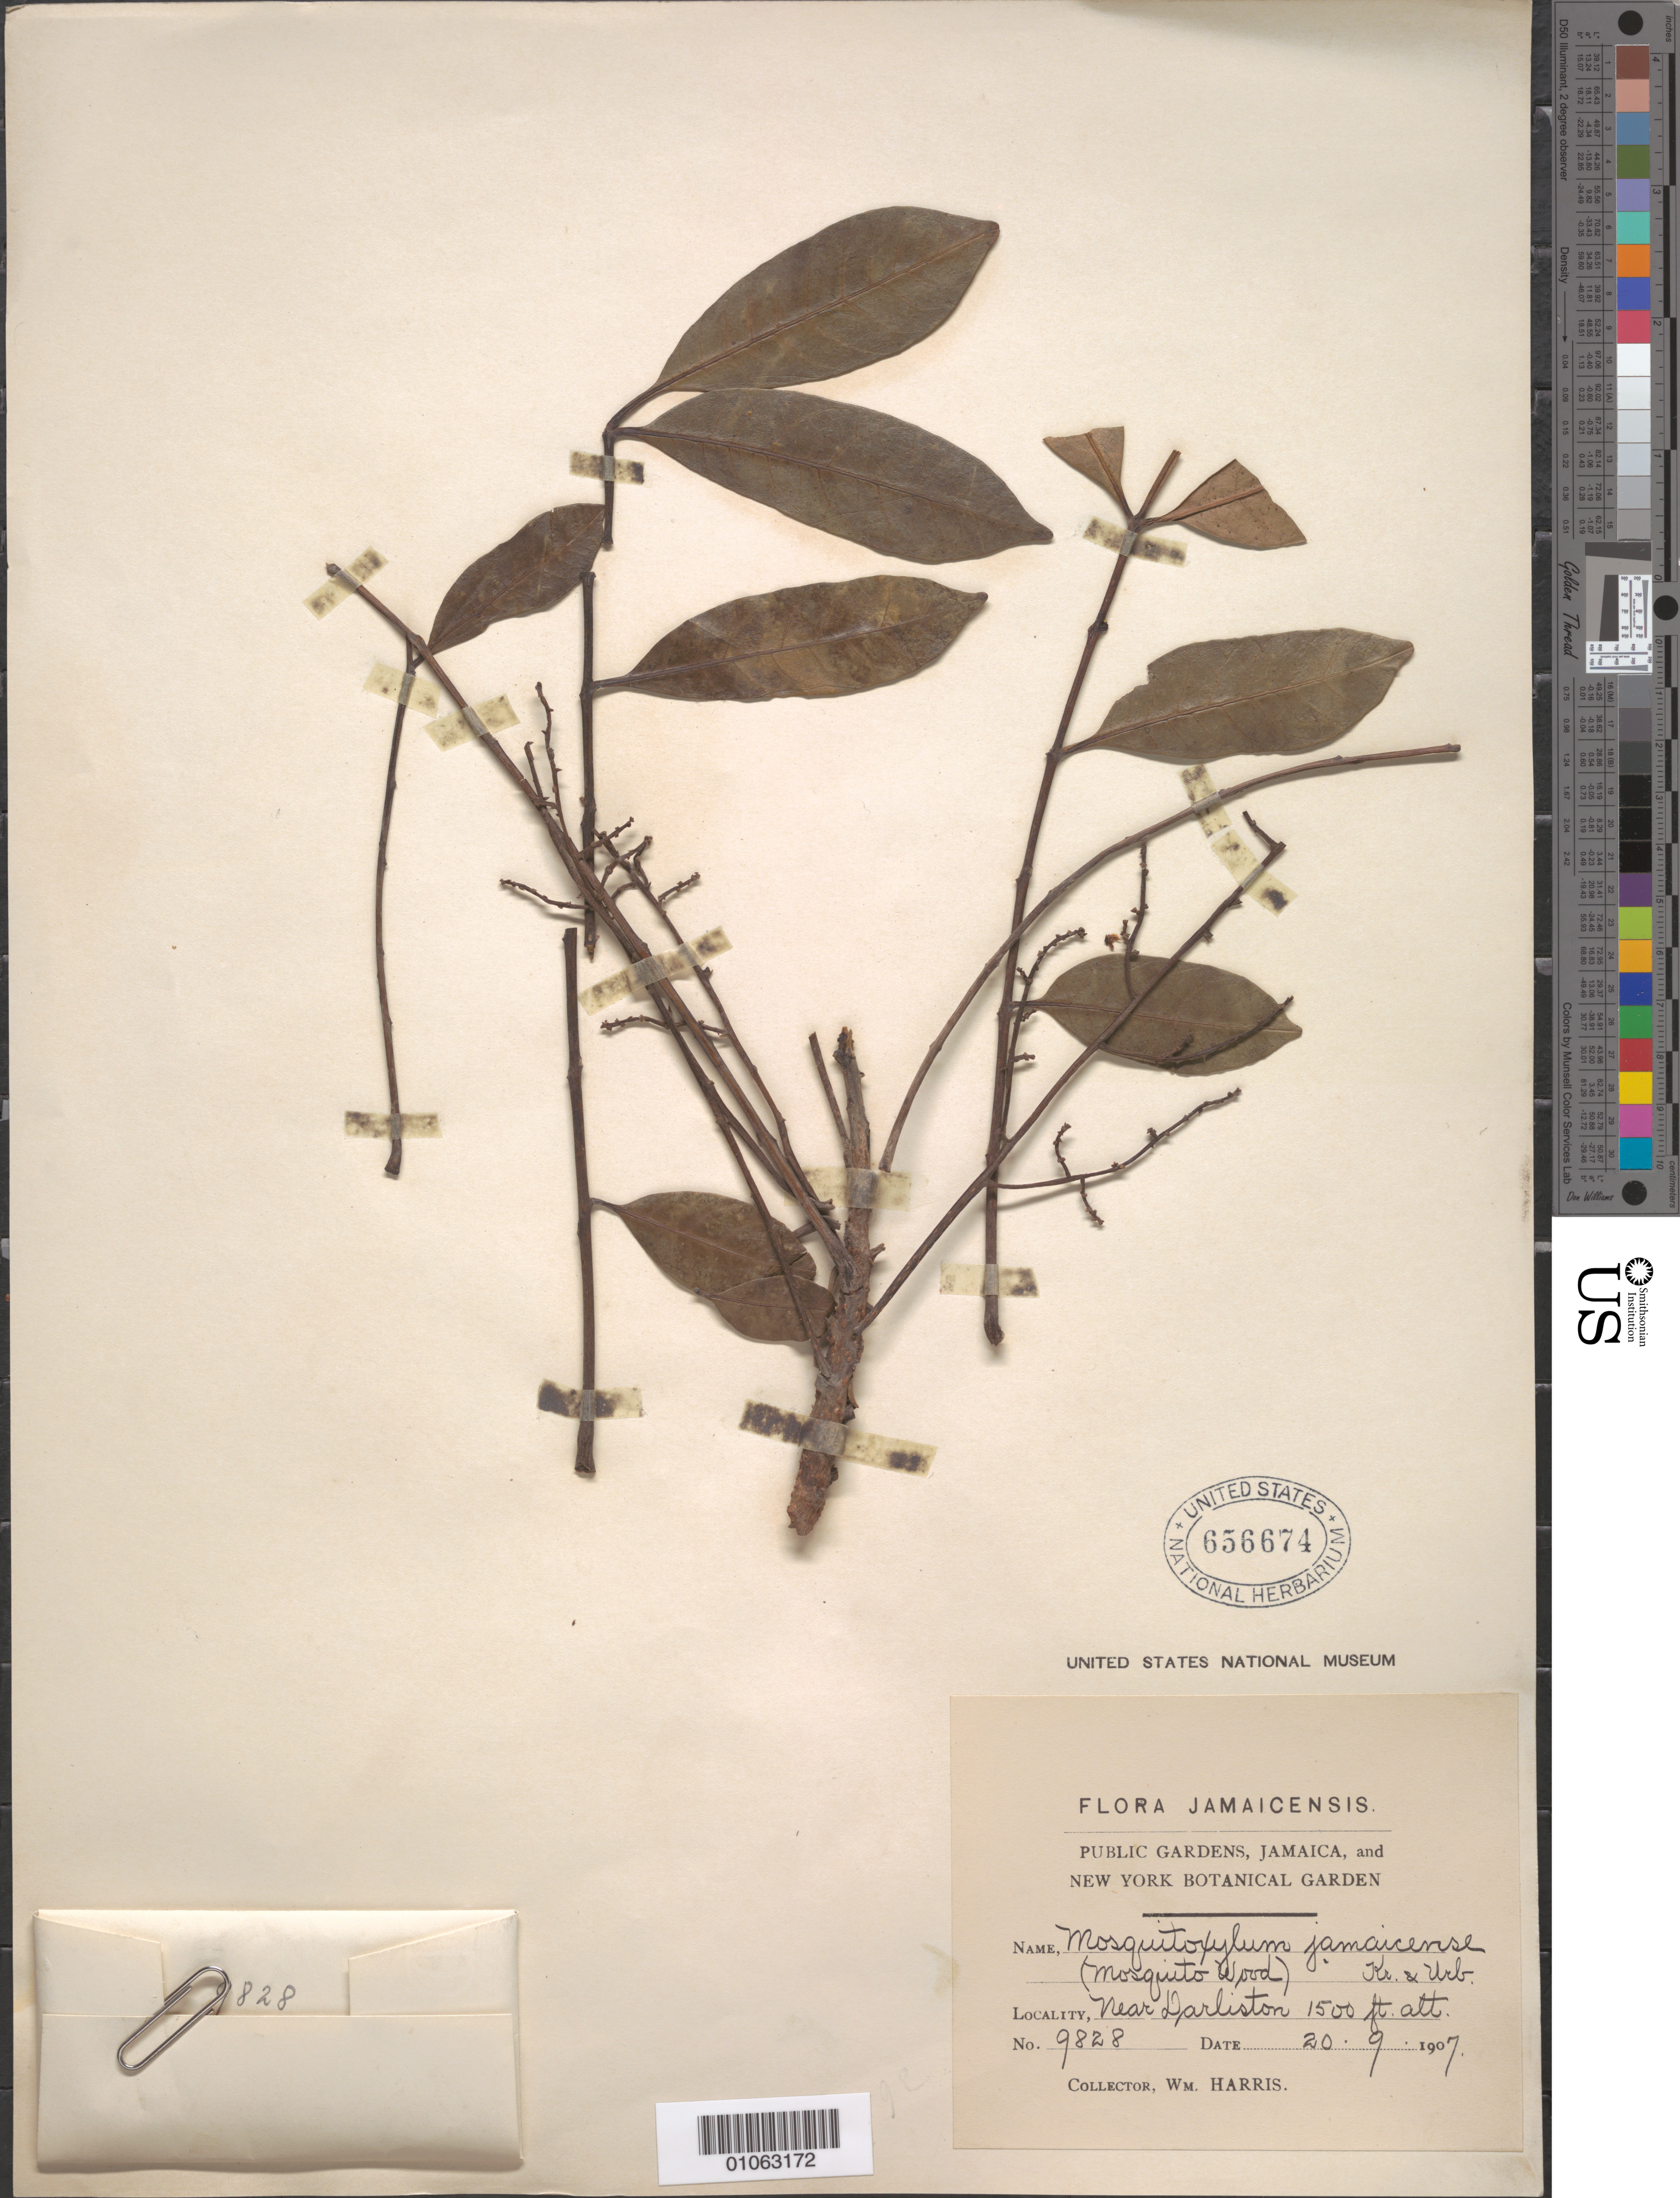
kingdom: Plantae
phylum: Tracheophyta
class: Magnoliopsida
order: Sapindales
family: Anacardiaceae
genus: Mosquitoxylum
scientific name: Mosquitoxylum jamaicense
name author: Krug & Urb.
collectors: W. Harris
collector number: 9828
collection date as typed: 20 Sep 1907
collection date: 1907-09-20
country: Jamaica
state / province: Westmoreland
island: Jamaica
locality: Near Darliston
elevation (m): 457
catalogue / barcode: US 656674